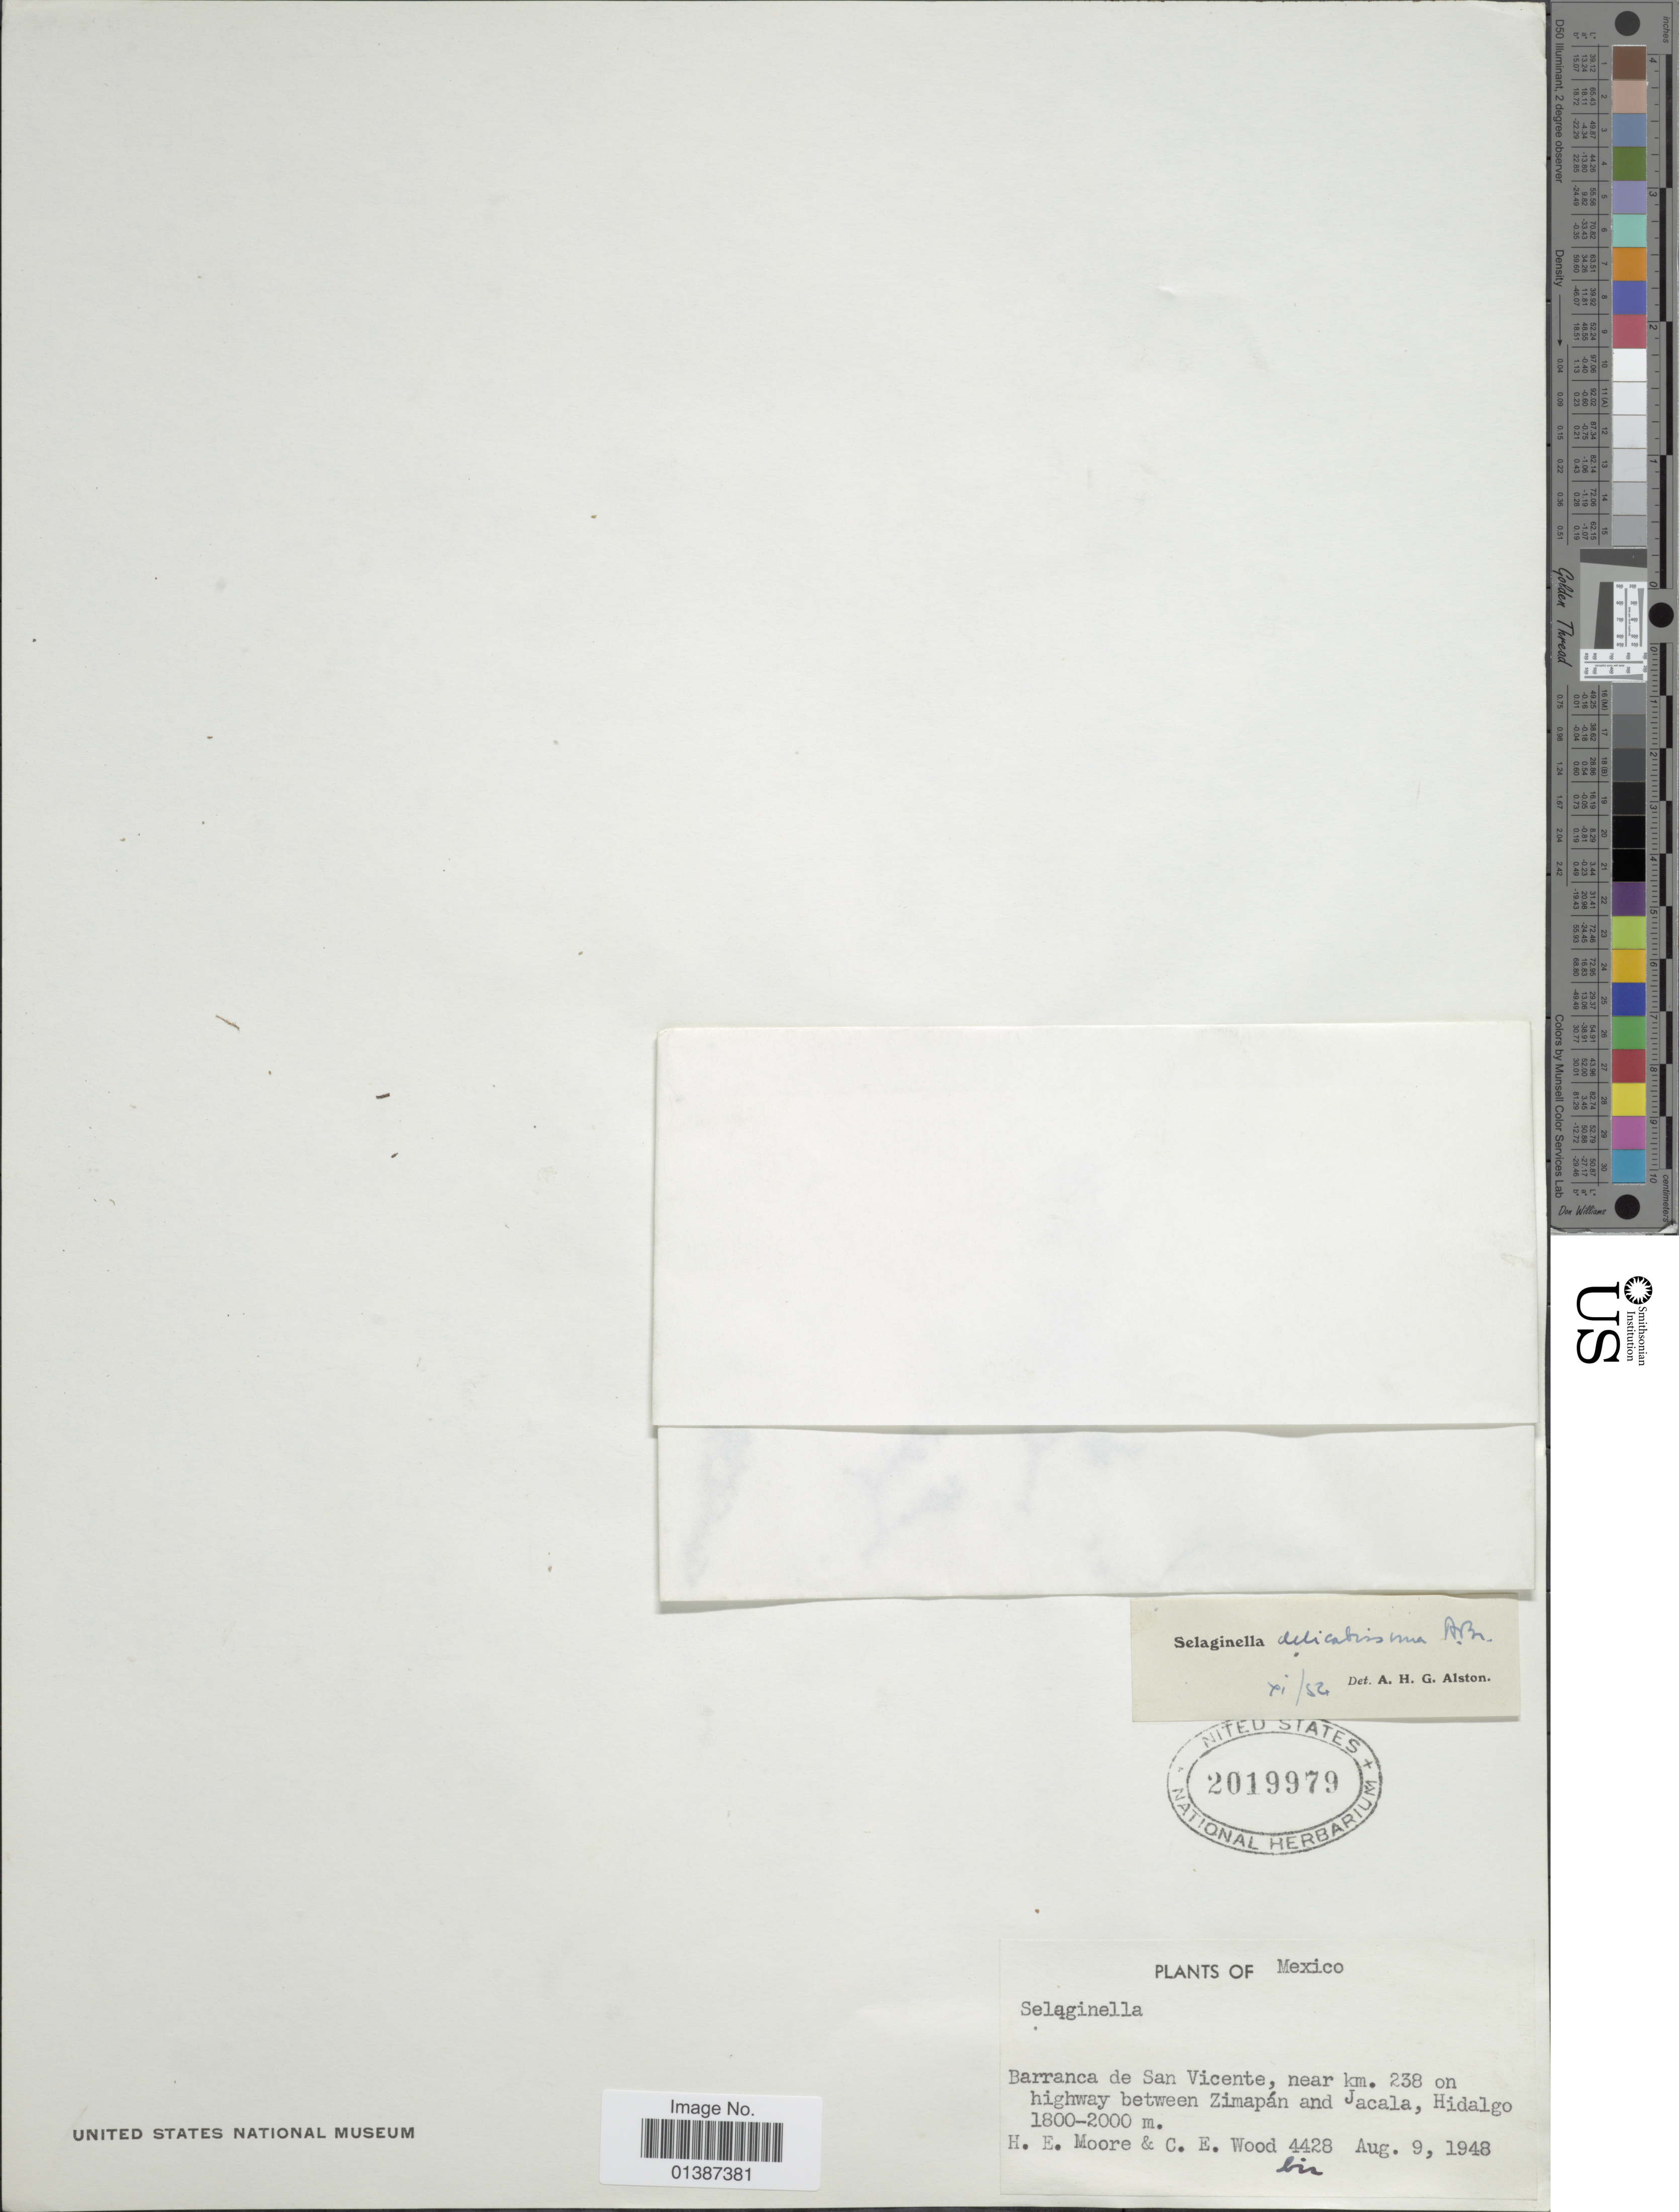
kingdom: Plantae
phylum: Tracheophyta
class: Lycopodiopsida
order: Selaginellales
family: Selaginellaceae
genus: Selaginella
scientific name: Selaginella delicatissima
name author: Linden ex A. Braun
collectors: H. Moore & C. Wood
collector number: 4428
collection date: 1948-08-09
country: Mexico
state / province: Hidalgo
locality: Barranca de San Vicente, near km. 238 on highway between Zimapán and Jacala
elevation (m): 1800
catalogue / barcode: US 2019979